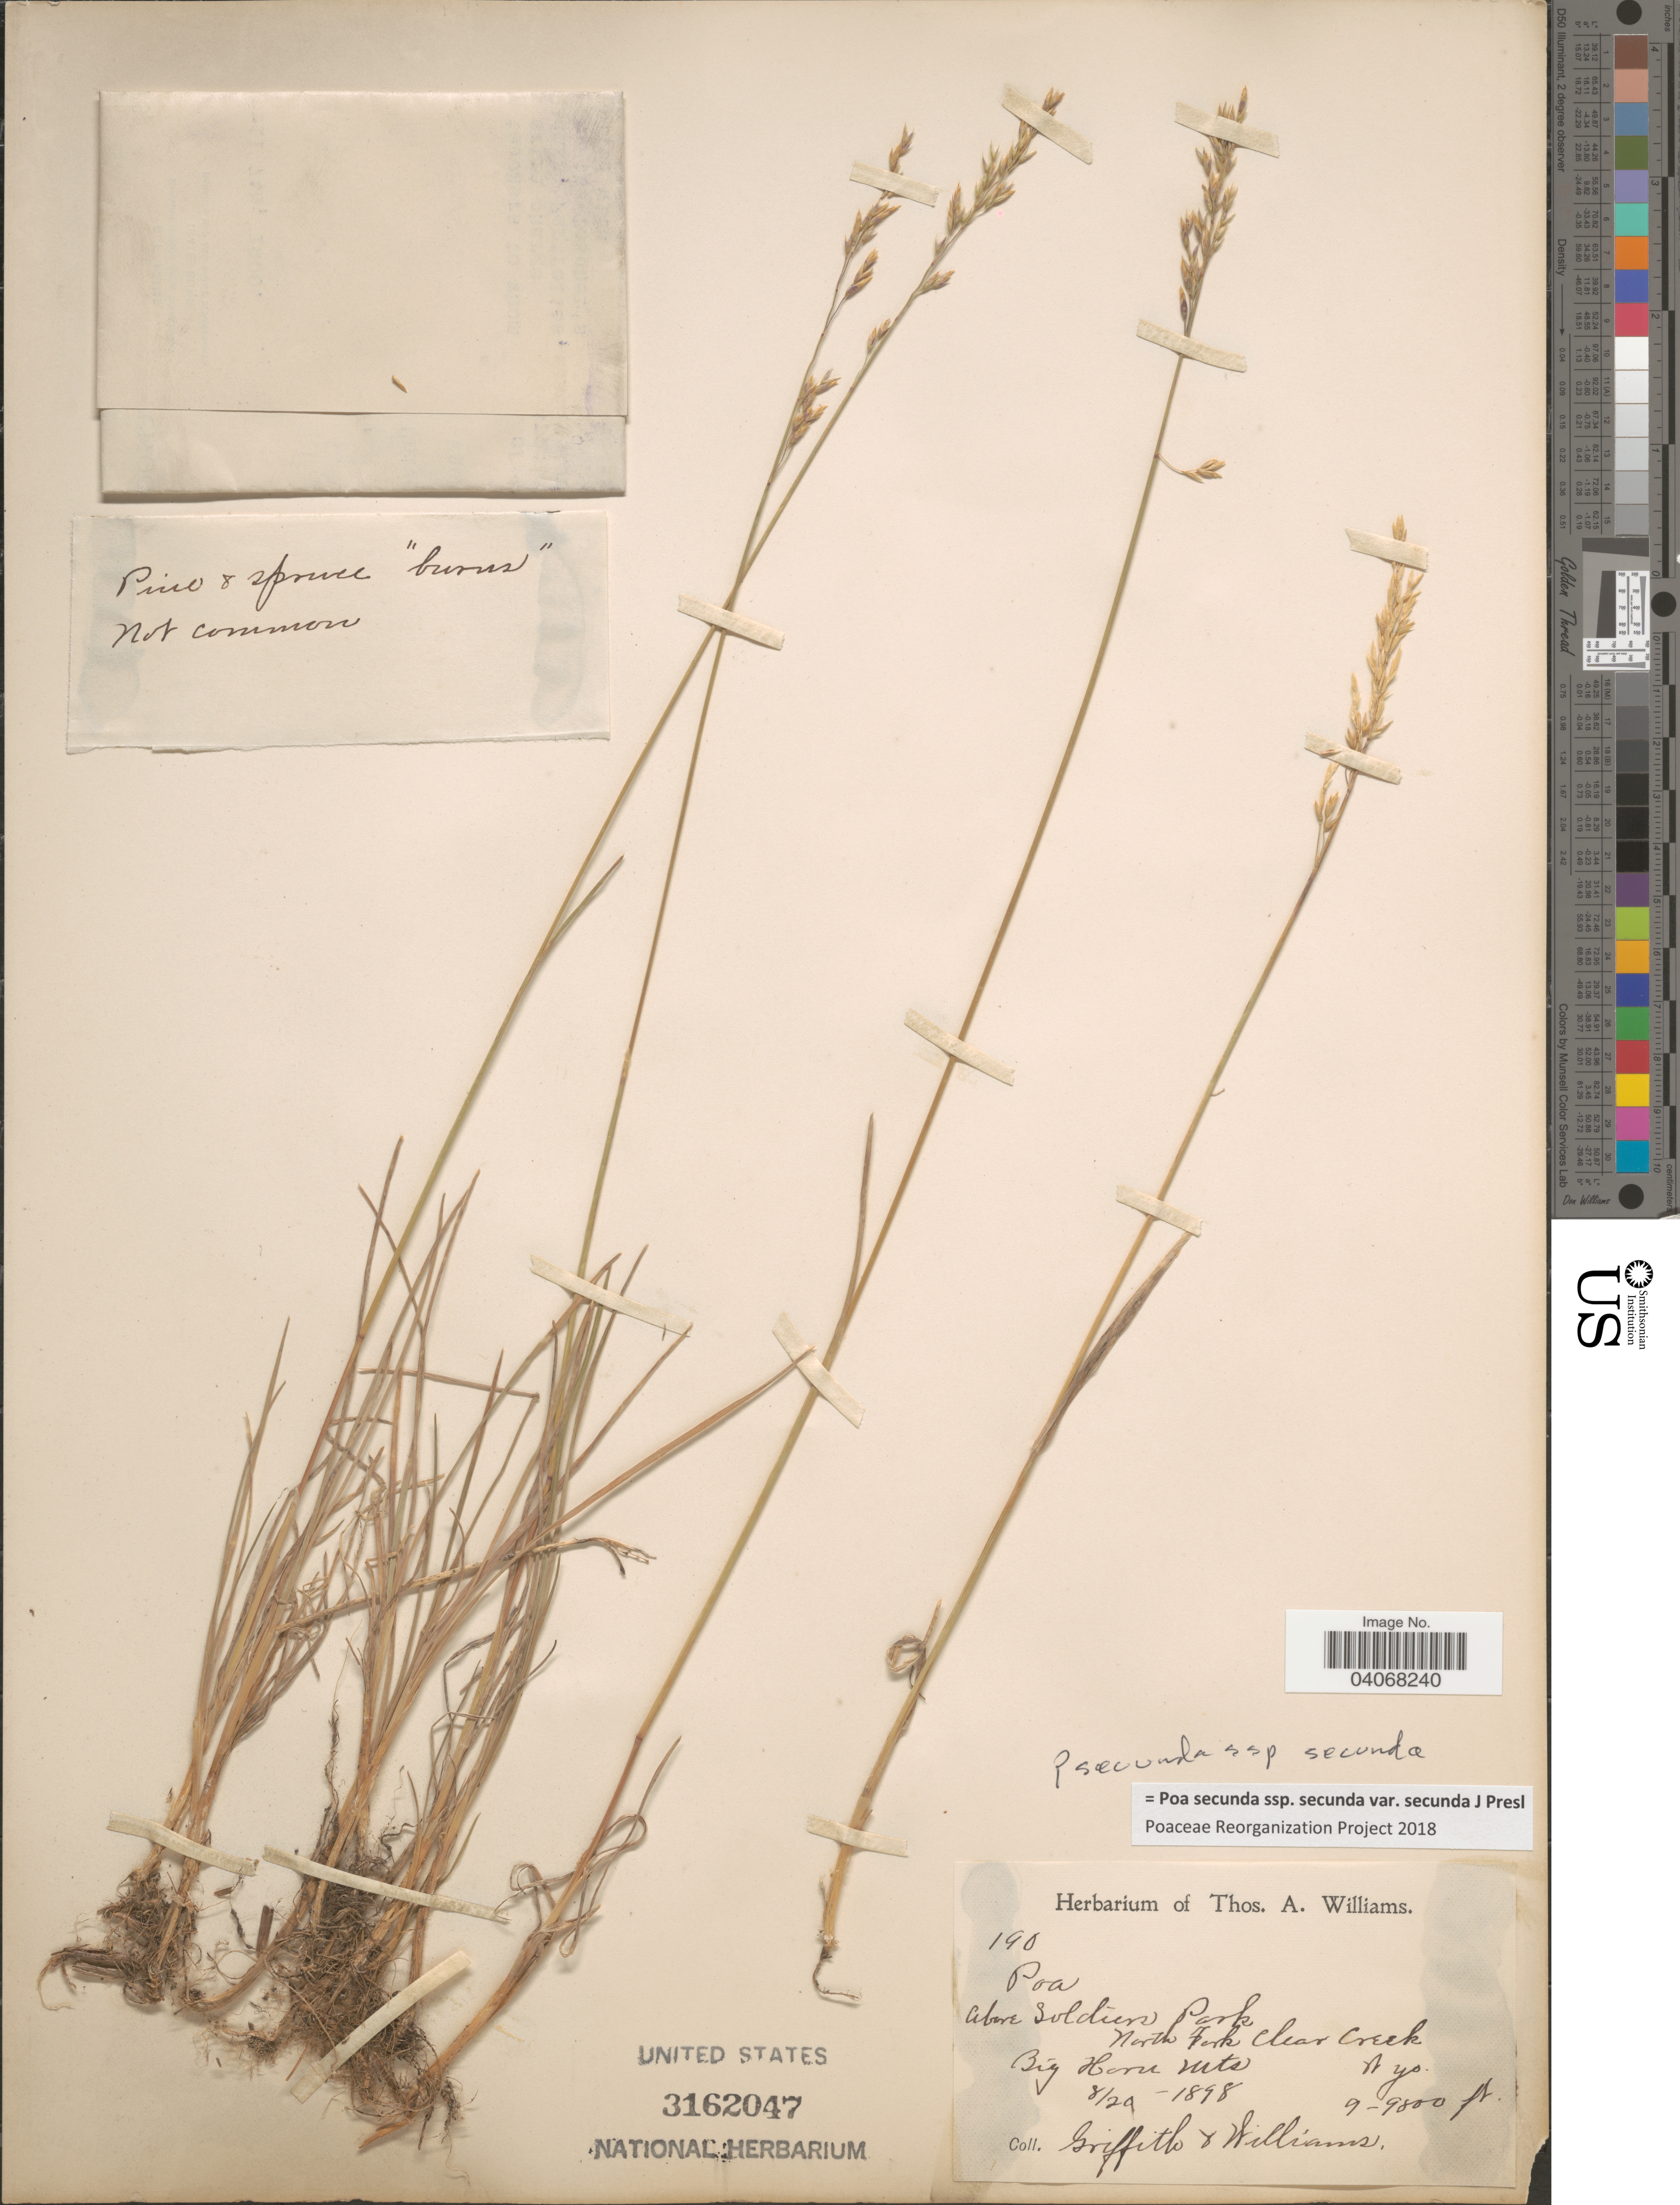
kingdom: Plantae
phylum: Tracheophyta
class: Liliopsida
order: Poales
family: Poaceae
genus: Poa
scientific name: Poa secunda subsp. secunda var. secunda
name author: J. Presl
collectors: -- Griffiths & -- Williams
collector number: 190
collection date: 1897-08-29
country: United States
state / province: Wyoming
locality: Above Soldiers Park. North Fork Clear Creek. Big Horn Mts.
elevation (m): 2743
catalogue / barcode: US 3162047